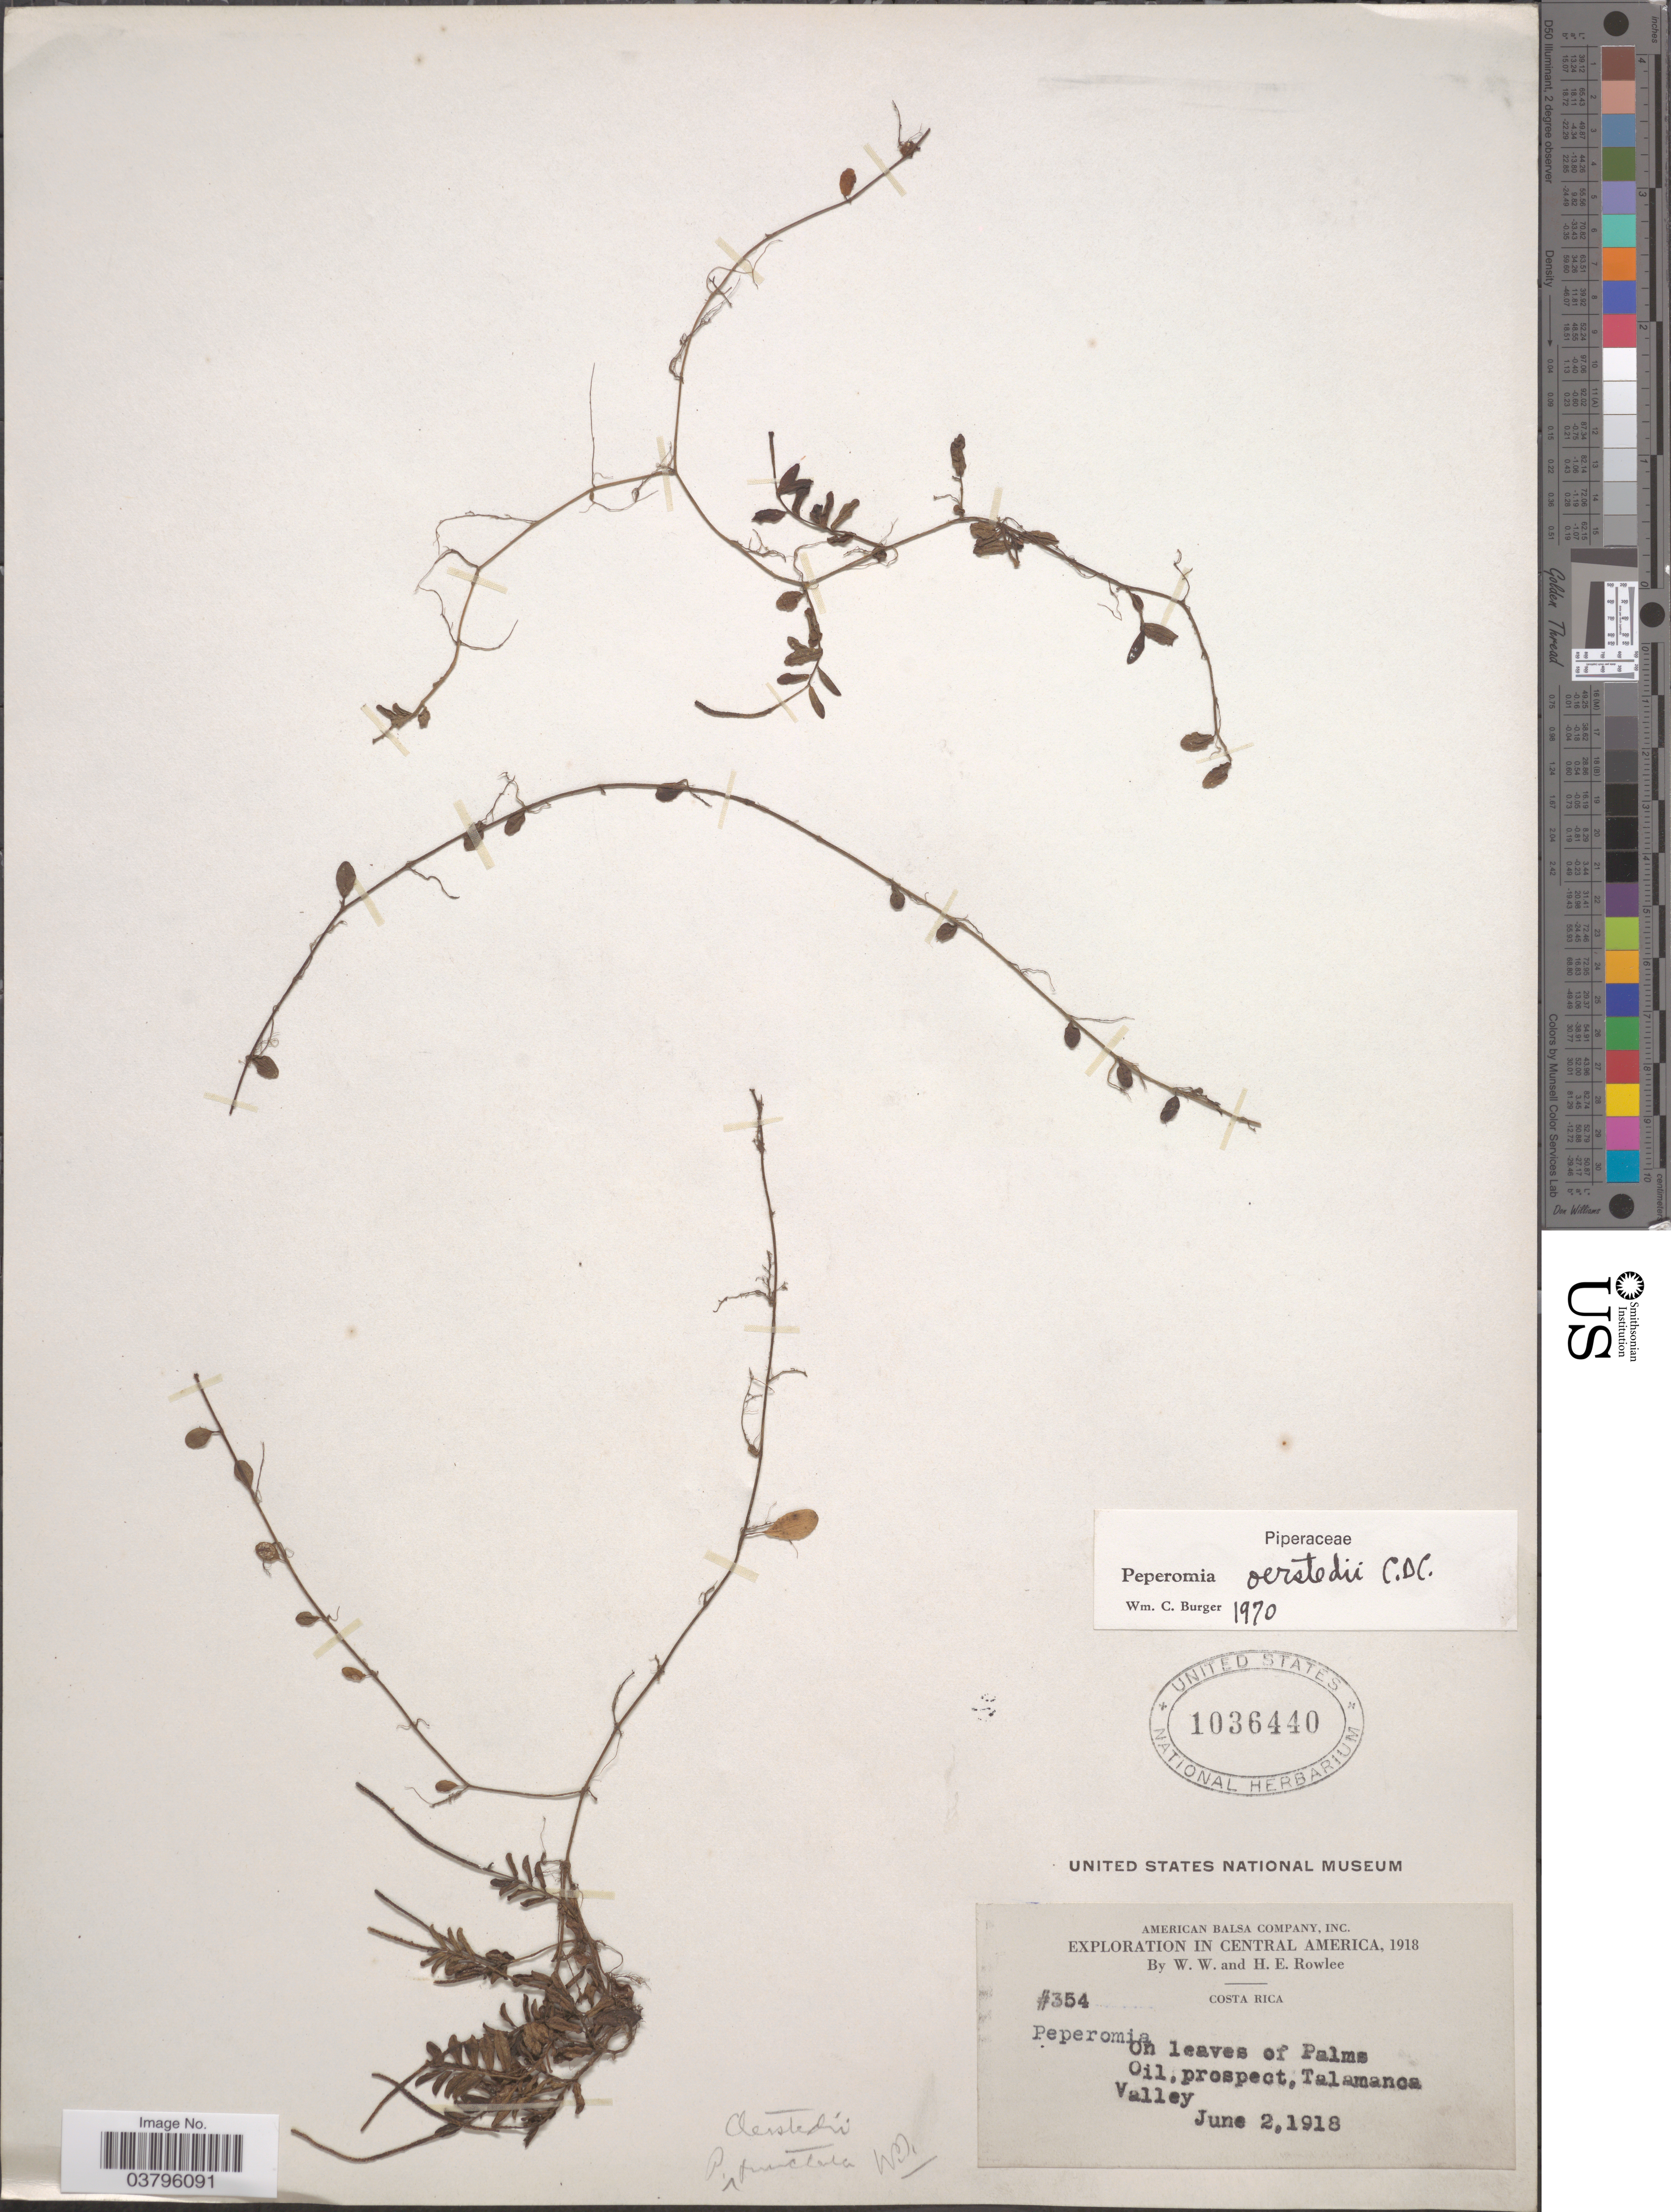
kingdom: Plantae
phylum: Tracheophyta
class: Magnoliopsida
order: Piperales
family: Piperaceae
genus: Peperomia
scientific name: Peperomia oerstedii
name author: C. DC.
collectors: W. W. Rowlee & H. E. Rowlee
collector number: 354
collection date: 1918-06-02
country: Costa Rica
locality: Palms Oil, prospect, Talamanca Valley.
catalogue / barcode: US 1036440